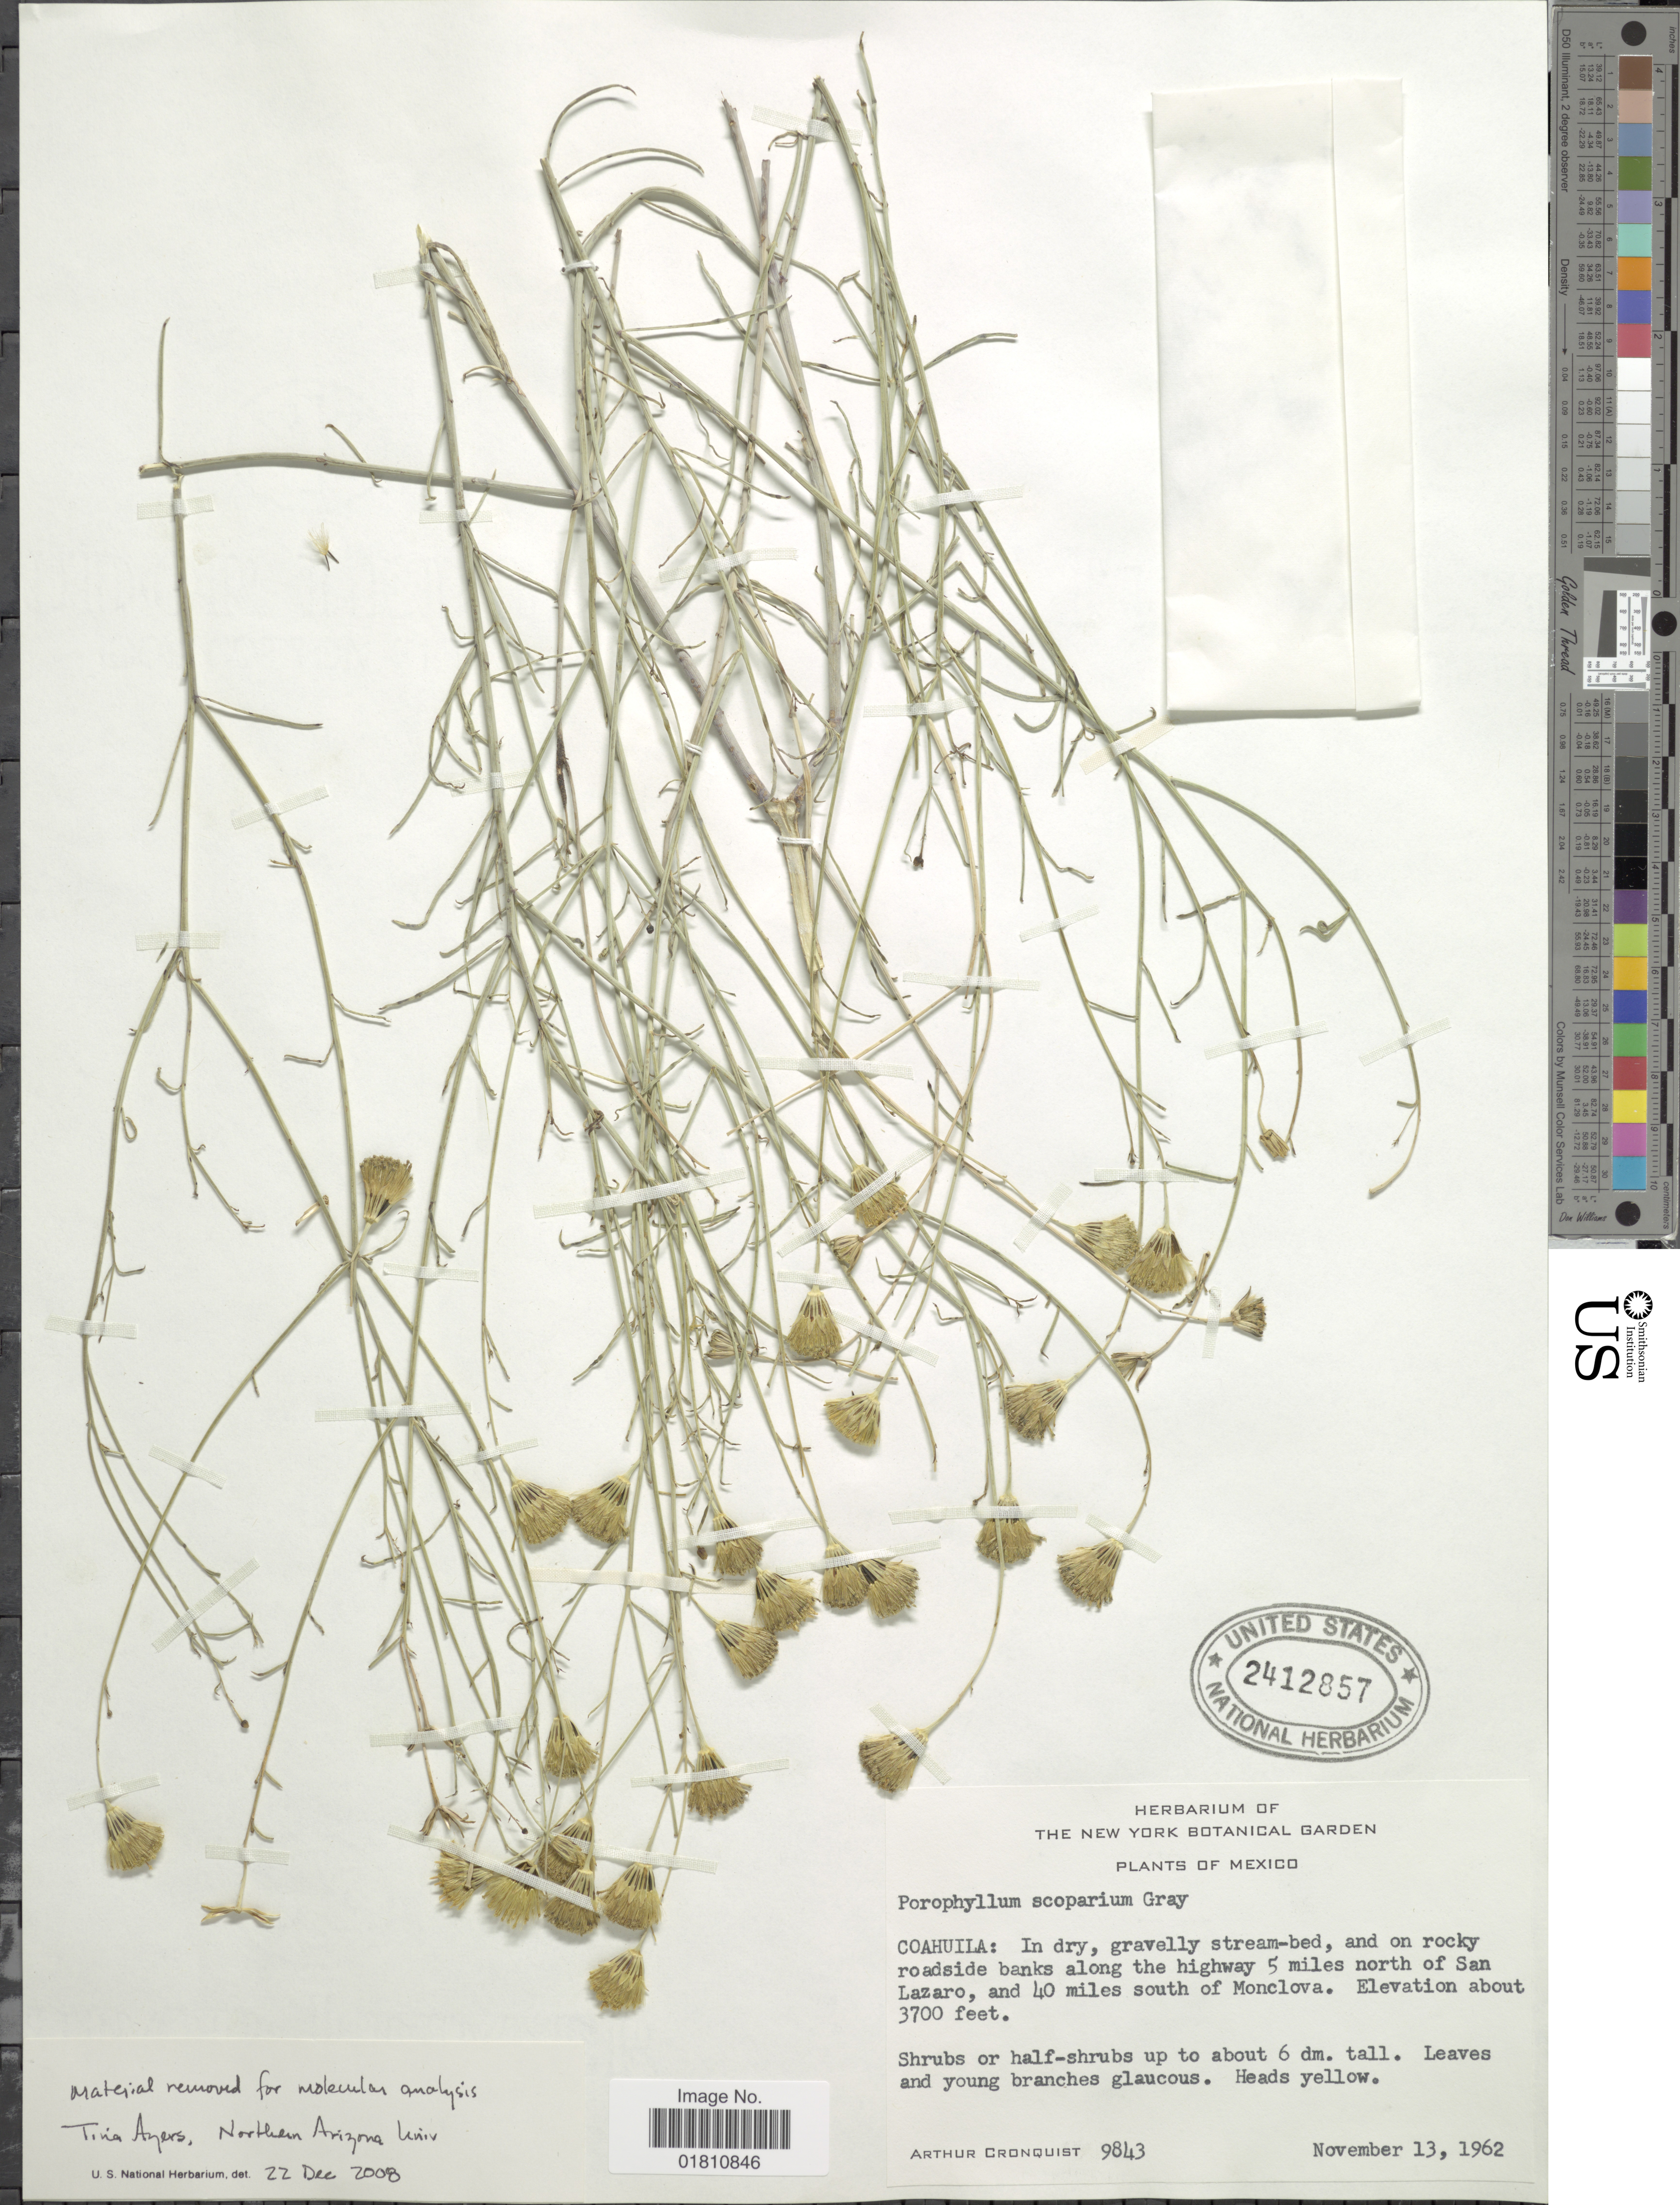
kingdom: Plantae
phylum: Tracheophyta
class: Magnoliopsida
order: Asterales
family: Asteraceae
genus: Porophyllum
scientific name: Porophyllum scoparium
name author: A. Gray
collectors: A. J. Cronquist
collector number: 9843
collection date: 1962-11-13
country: Mexico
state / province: Coahuila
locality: On rocky roadside banks along the highway 5 miles north of San Lazaro, and 40 miles south of Monclova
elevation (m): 1128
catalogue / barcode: US 2412857